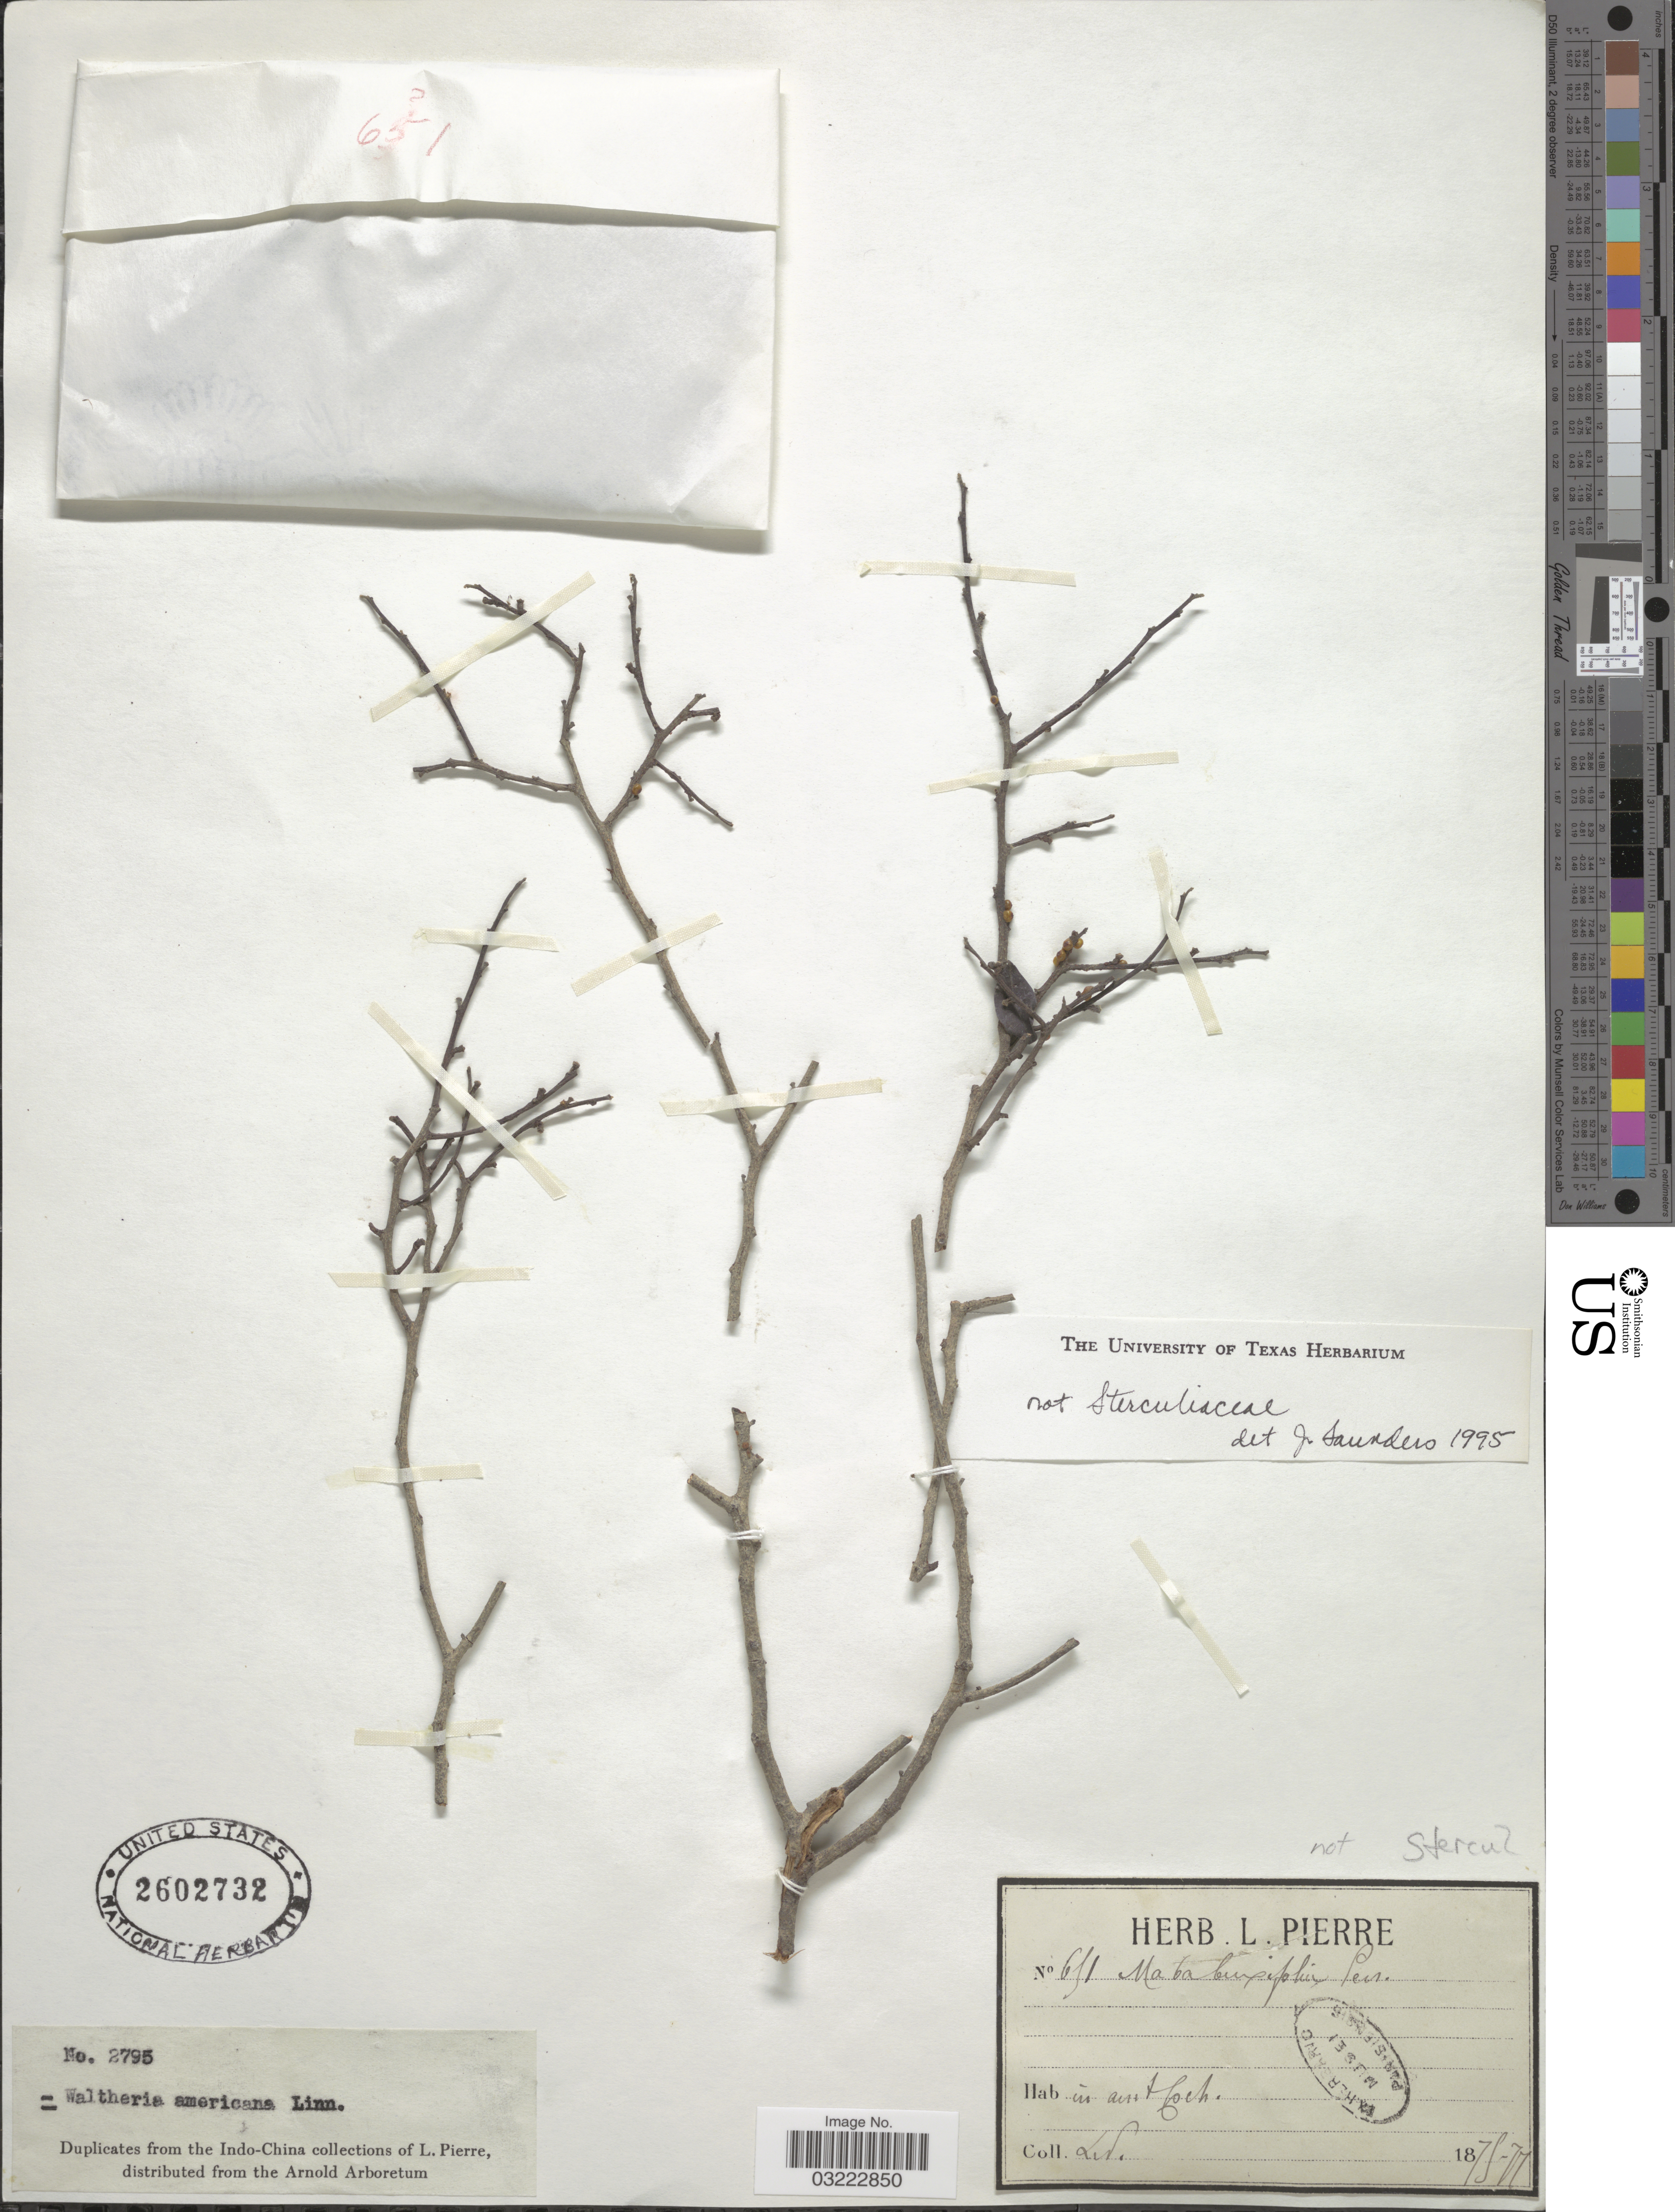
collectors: L. Pierre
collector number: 2795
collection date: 1875/1877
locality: Indo-China.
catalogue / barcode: US 2602732